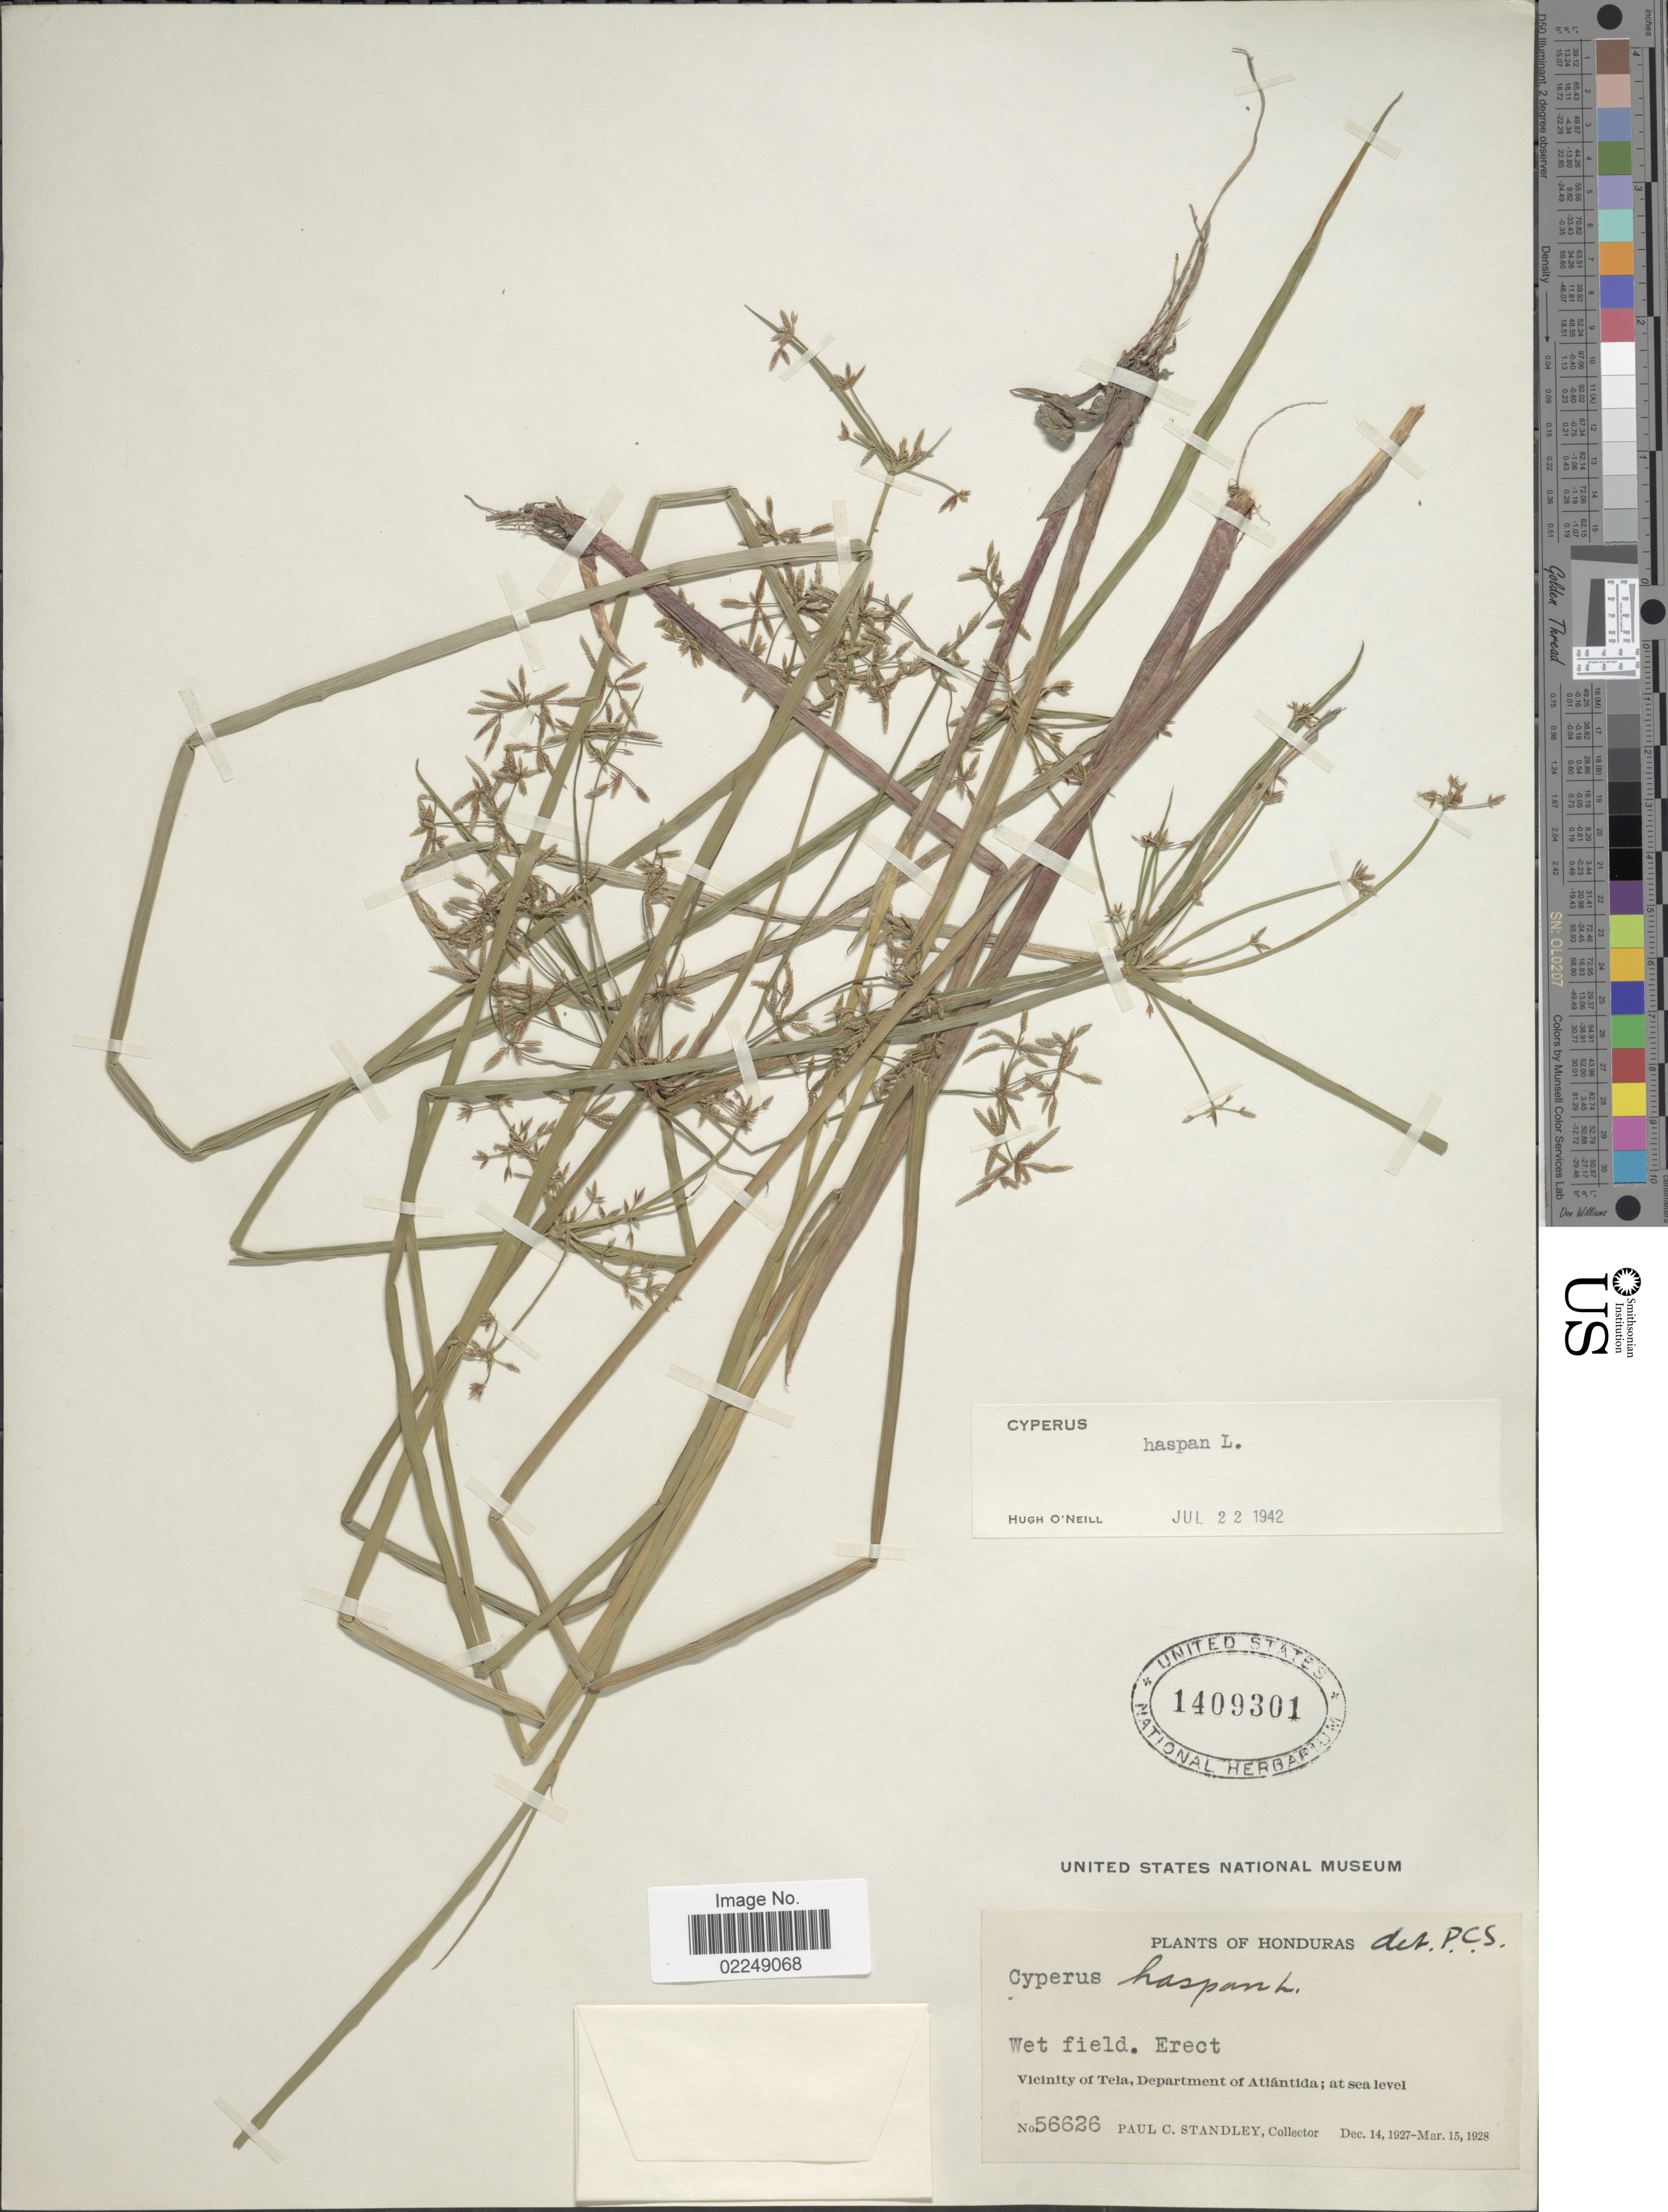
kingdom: Plantae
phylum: Tracheophyta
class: Liliopsida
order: Poales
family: Cyperaceae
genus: Cyperus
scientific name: Cyperus haspan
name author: L.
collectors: P. C. Standley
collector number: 56626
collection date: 1927-12-14/1928-03-15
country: Honduras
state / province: Atlántida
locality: Vicinity of Tela, Department of Atlantida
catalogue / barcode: US 1409301